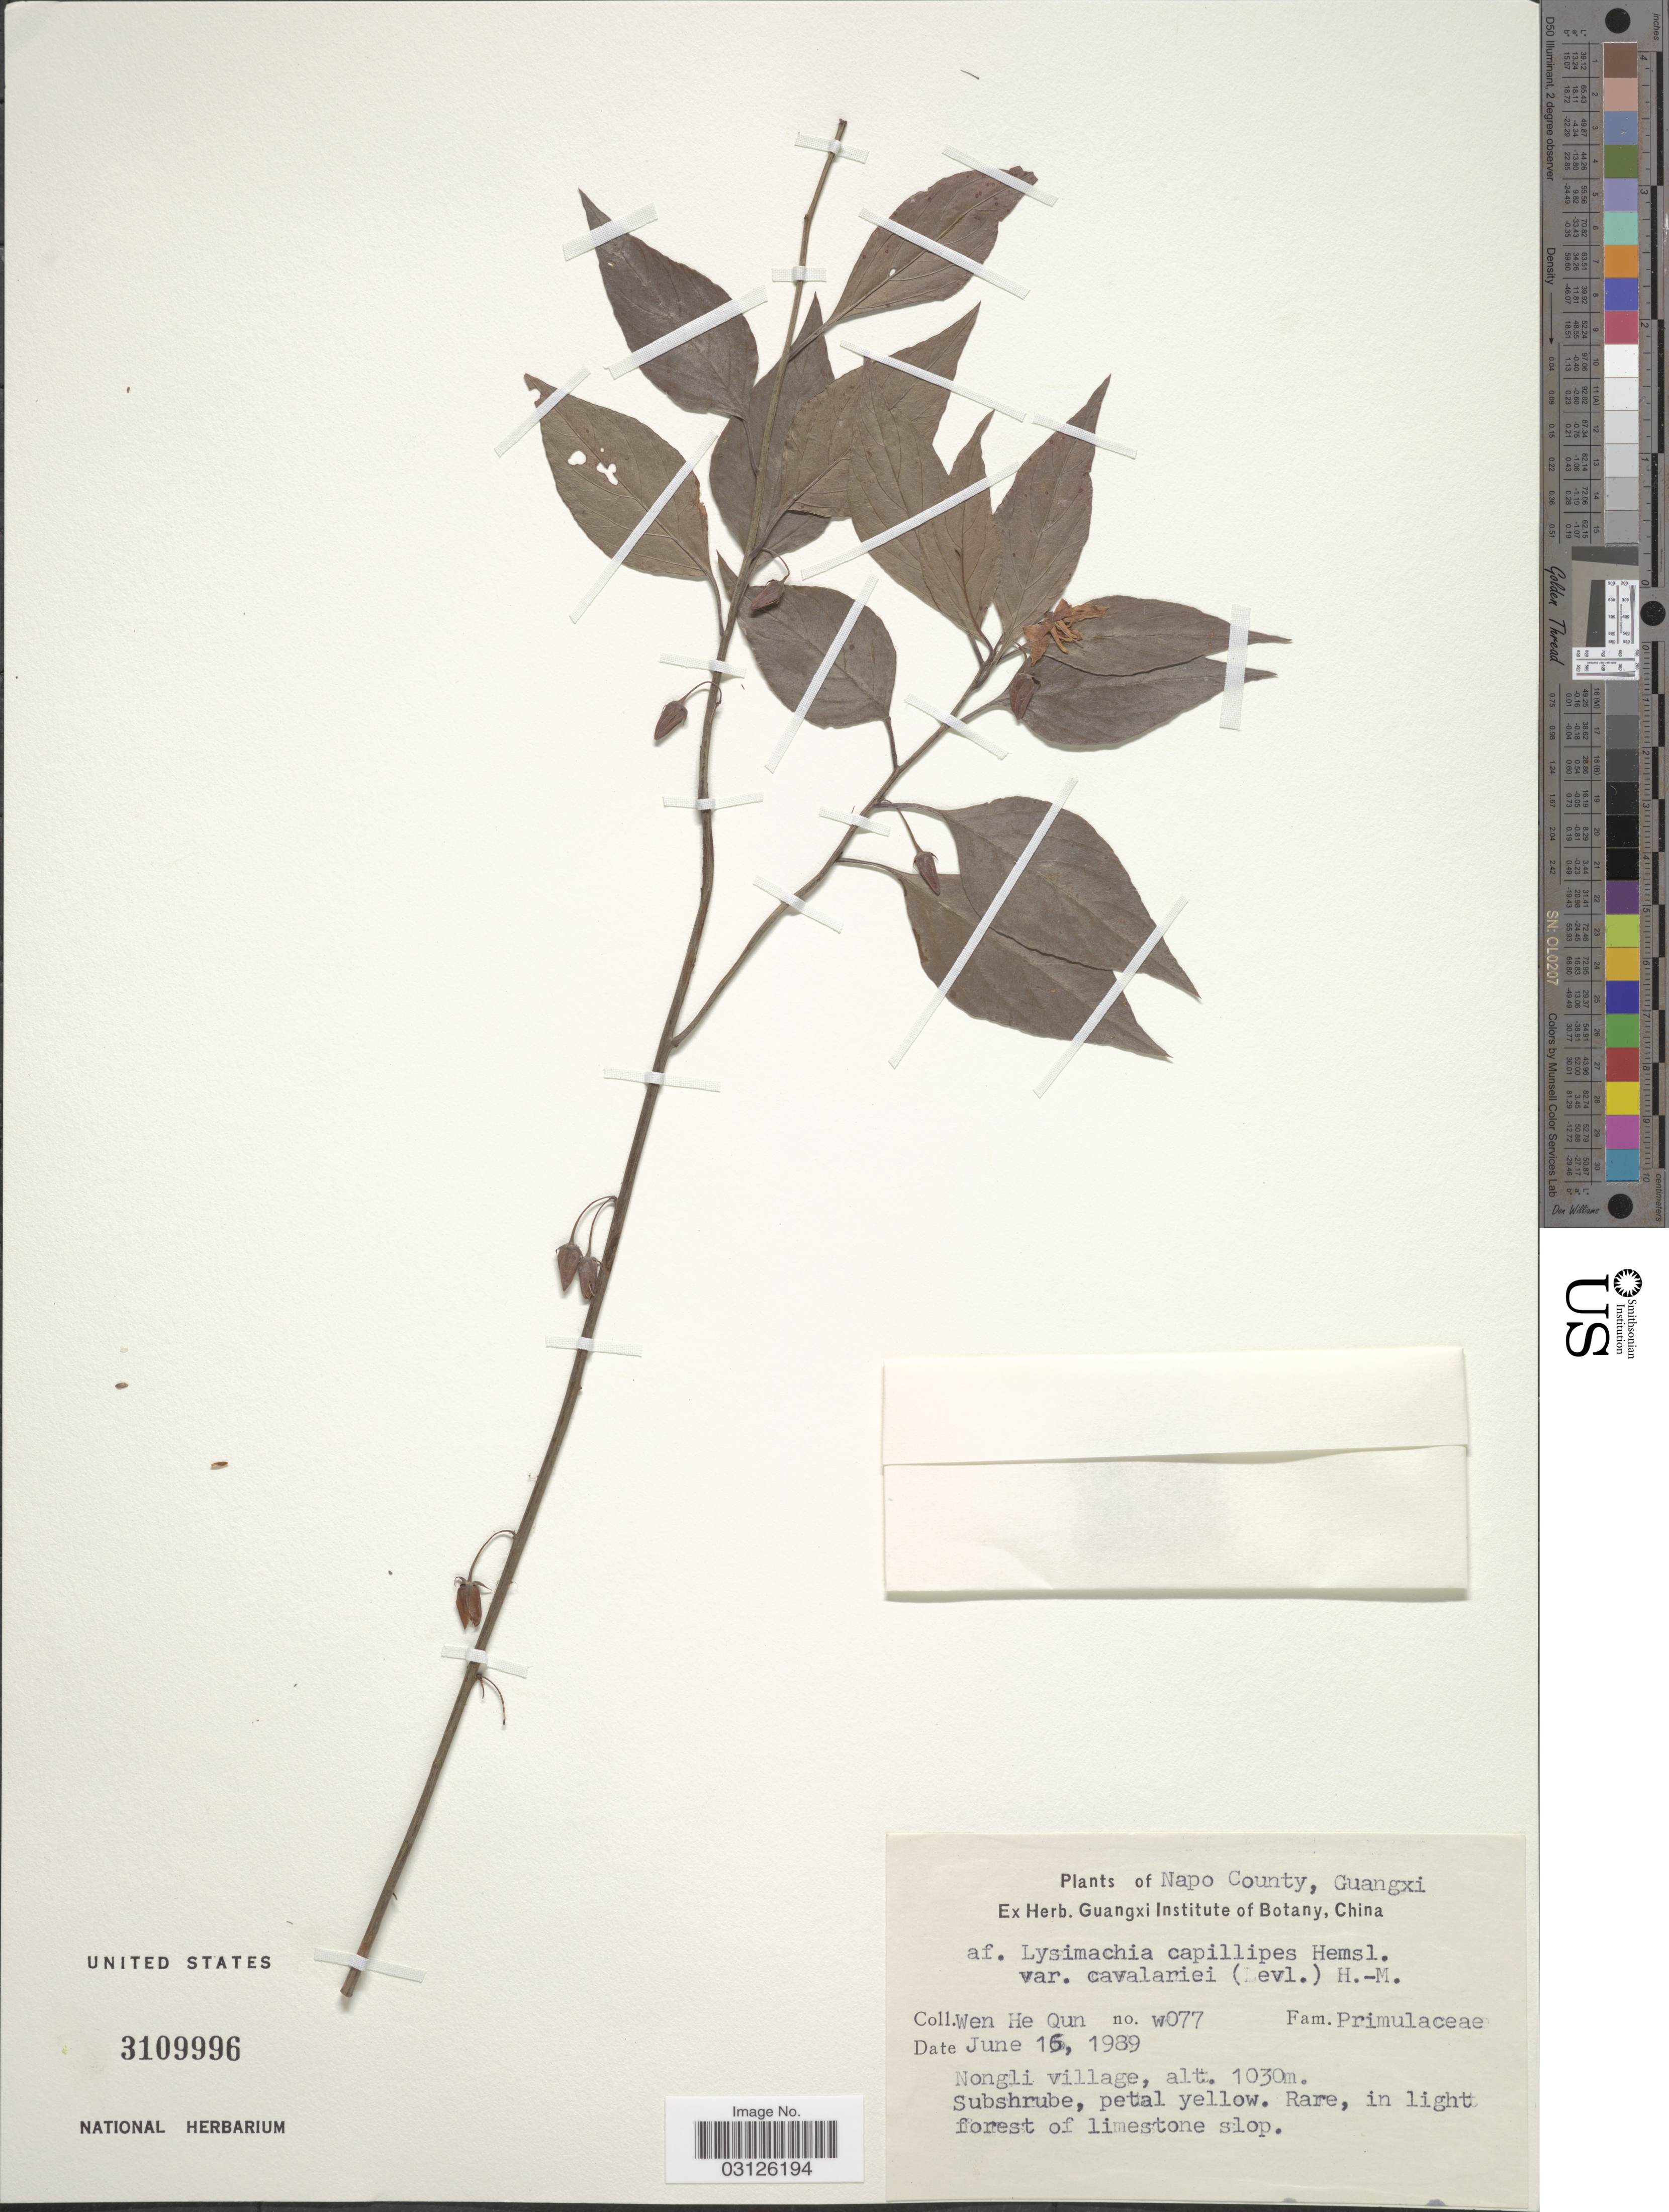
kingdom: Plantae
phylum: Tracheophyta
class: Magnoliopsida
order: Ericales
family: Primulaceae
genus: Lysimachia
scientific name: Lysimachia capillipes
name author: Hemsl.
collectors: H. Wen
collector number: W077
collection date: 1989-06-16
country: China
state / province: Guangxi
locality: Napo County. Nongli village.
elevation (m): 1030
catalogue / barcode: US 3109996